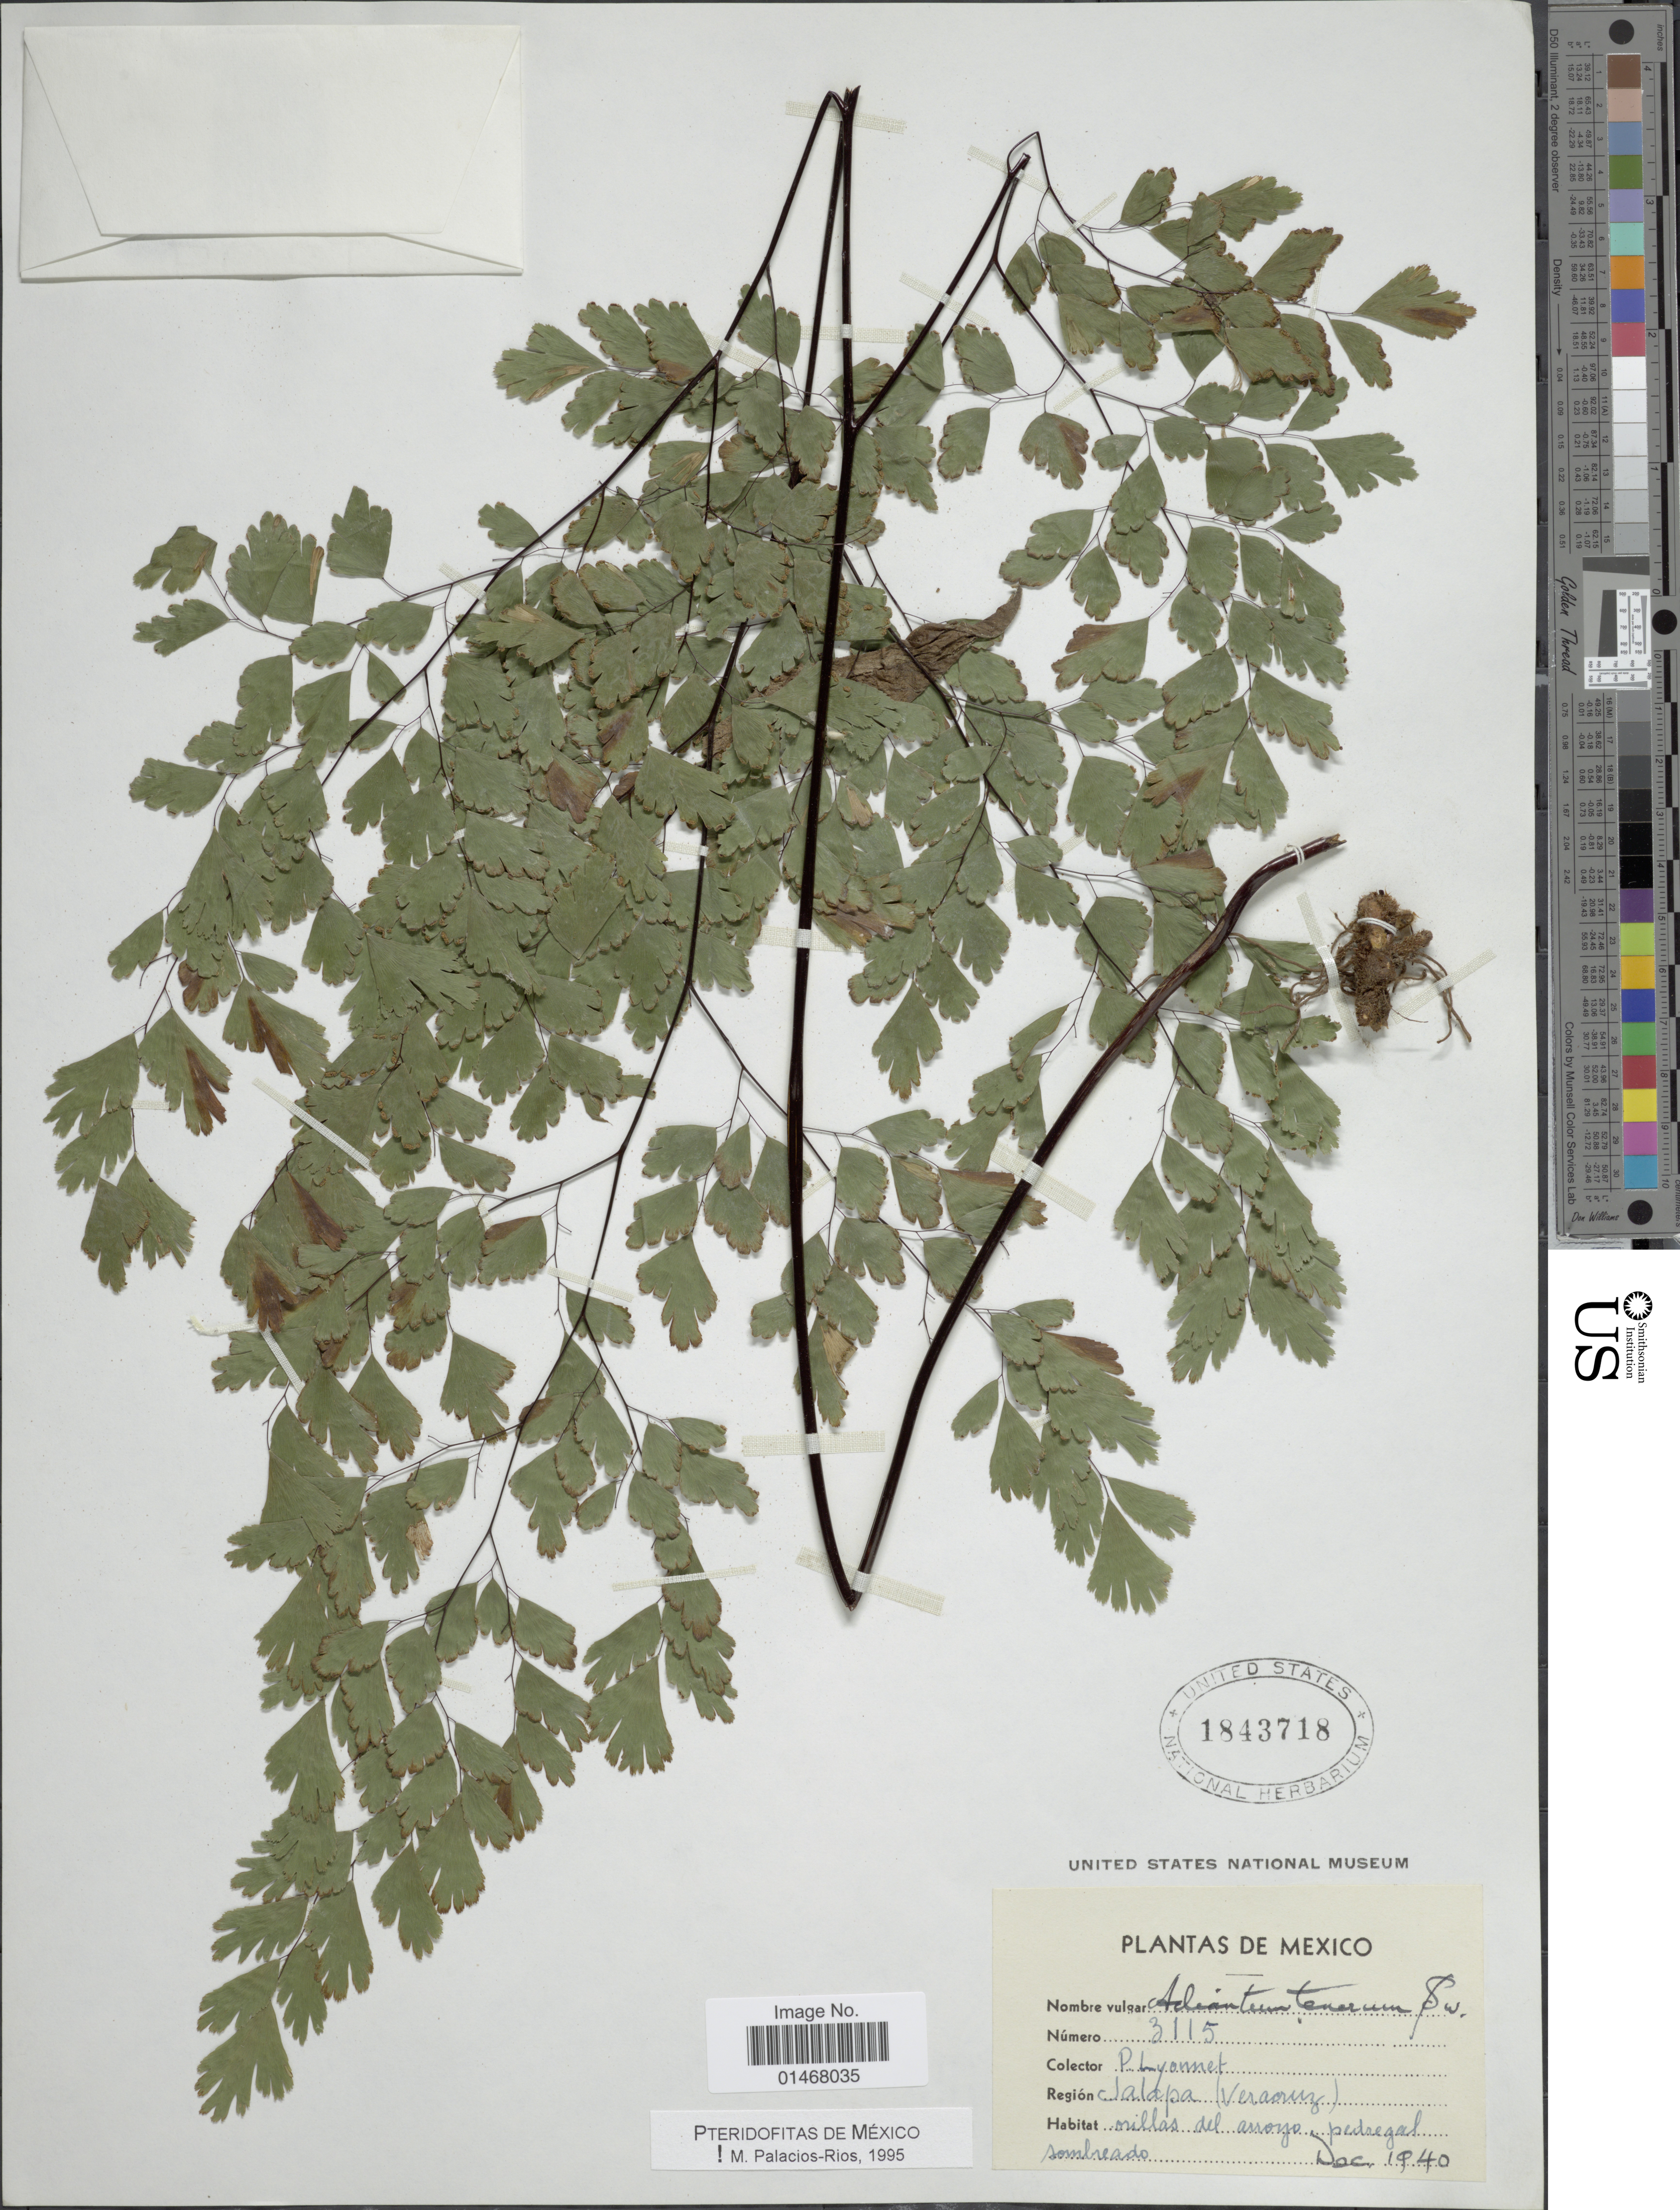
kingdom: Plantae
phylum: Tracheophyta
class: Polypodiopsida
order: Polypodiales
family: Pteridaceae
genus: Adiantum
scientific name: Adiantum tenerum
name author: Sw.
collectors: P. Lyonnet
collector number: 3115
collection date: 1940-12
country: Mexico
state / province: Veracruz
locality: Jalapa (Veracruz)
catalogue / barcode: US 1843718